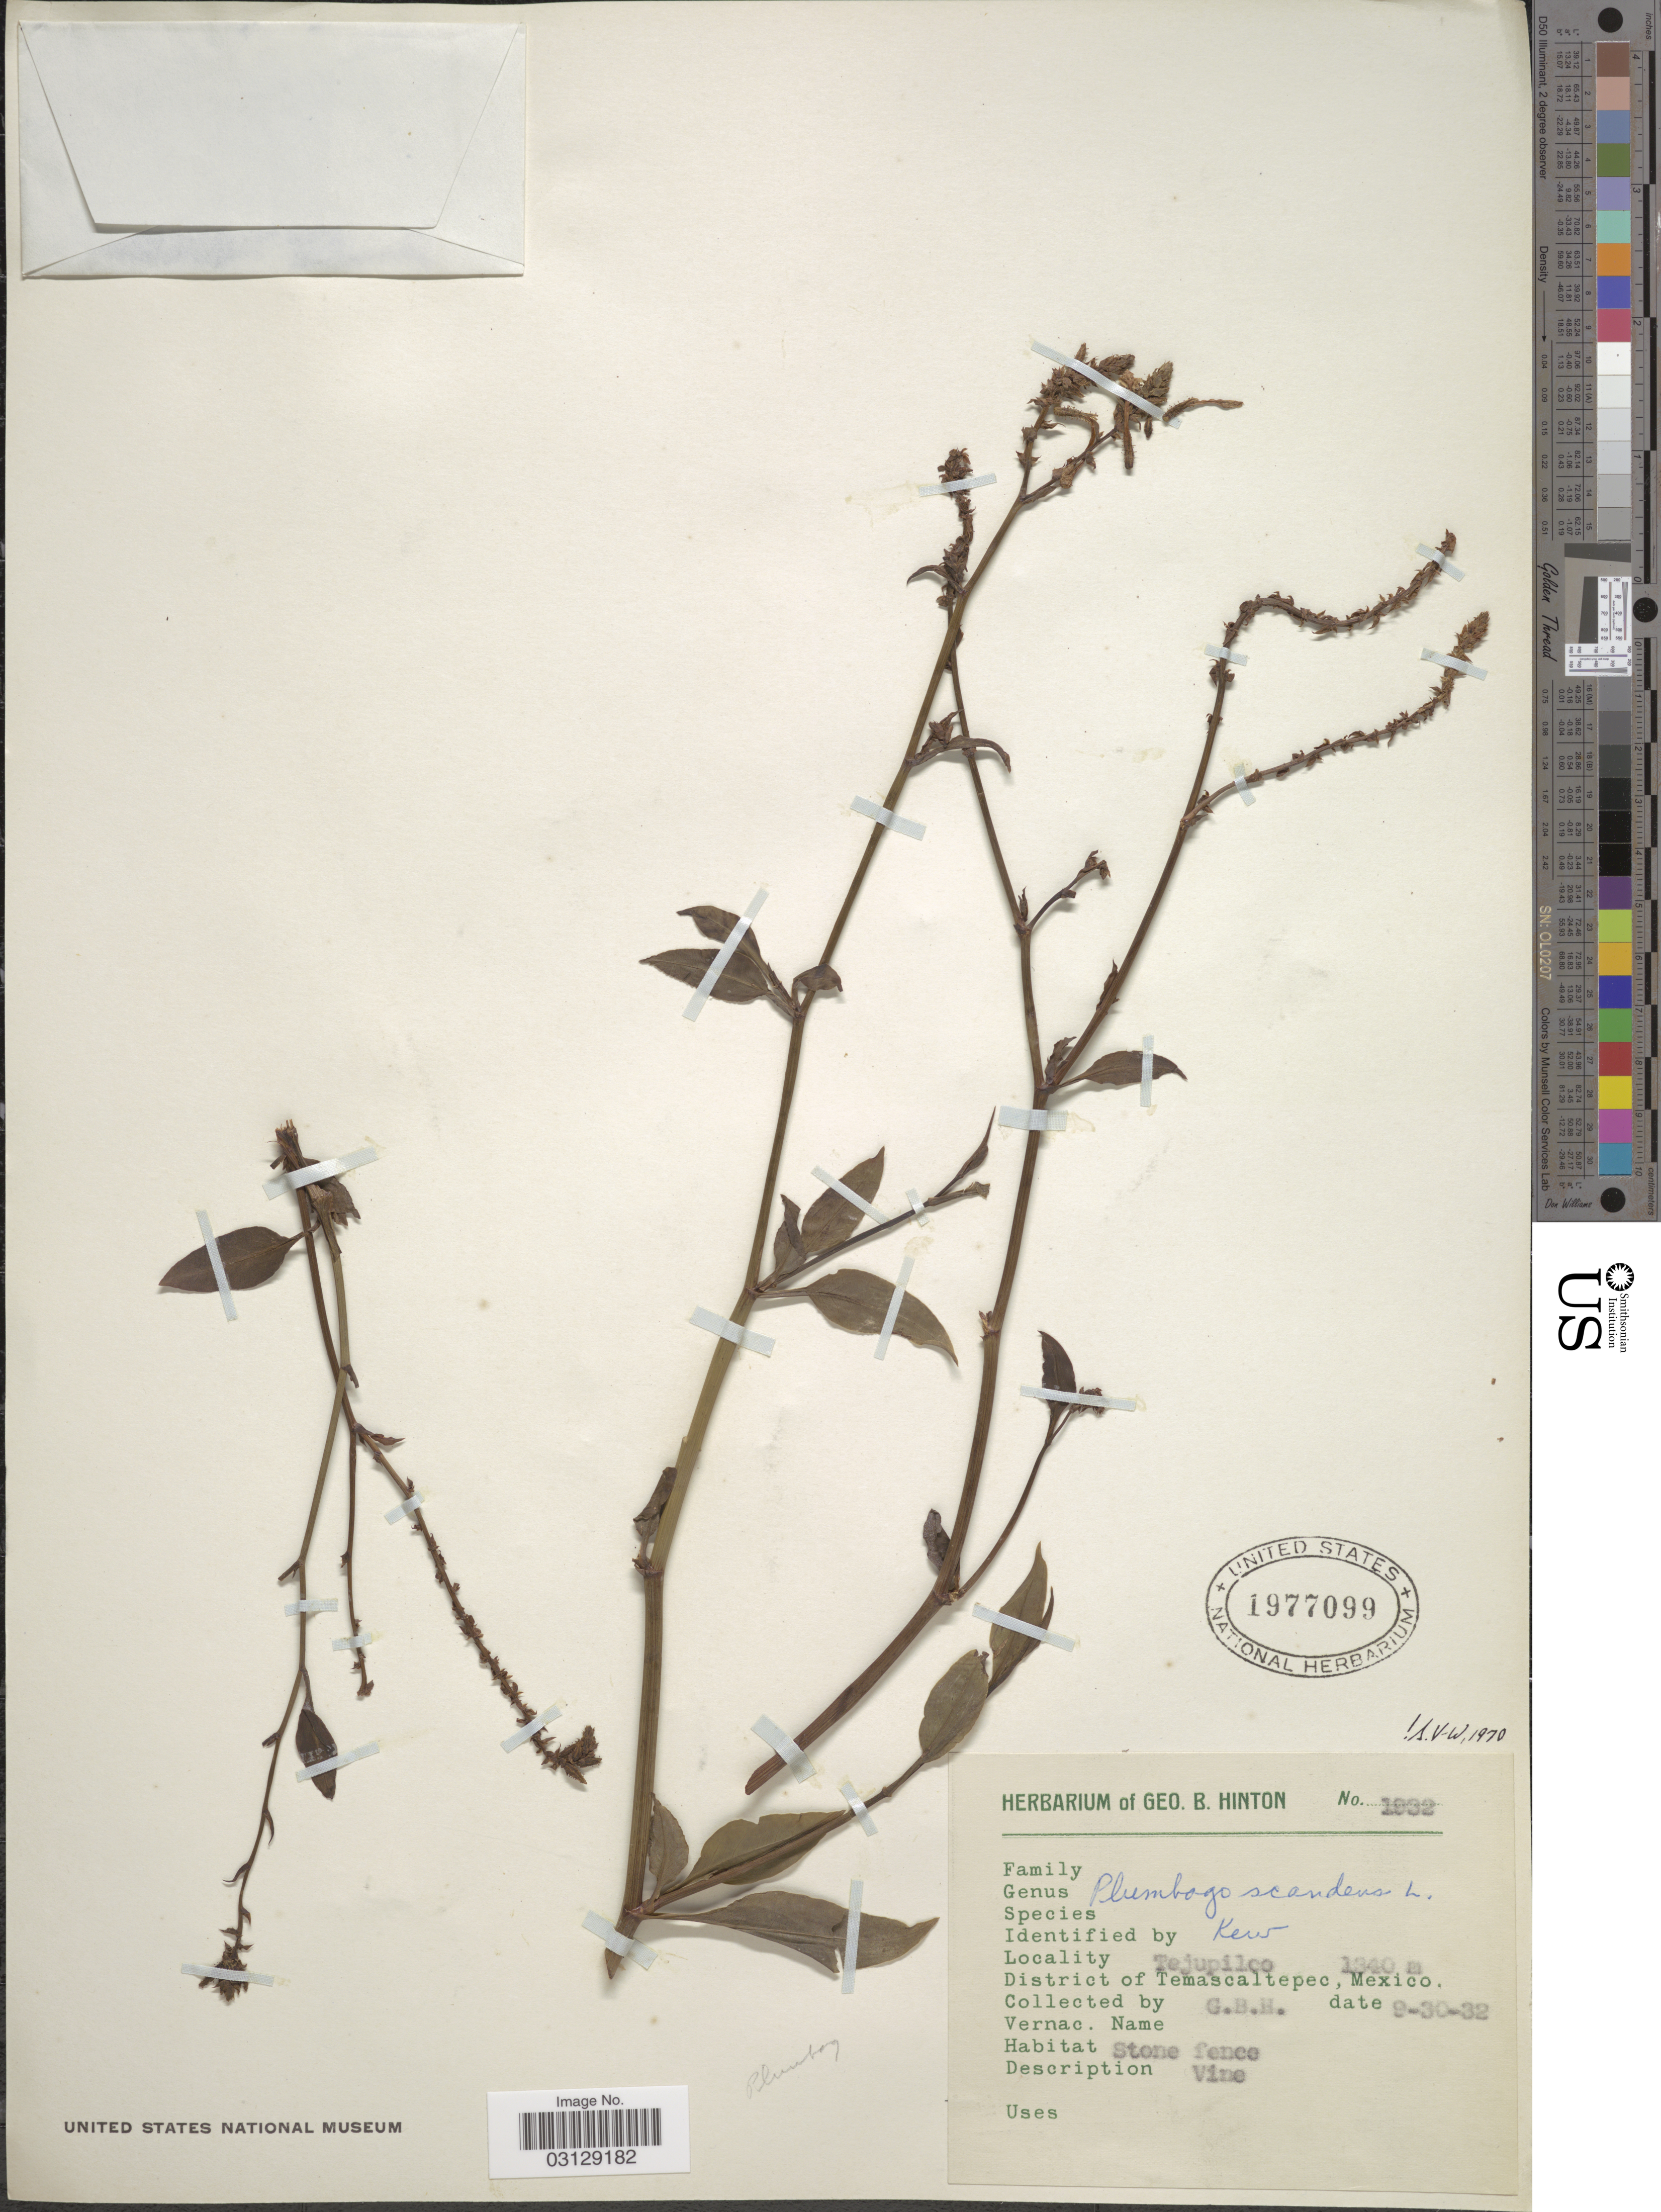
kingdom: Plantae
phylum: Tracheophyta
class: Magnoliopsida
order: Caryophyllales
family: Plumbaginaceae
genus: Plumbago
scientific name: Plumbago scandens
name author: L.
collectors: G. B. Hinton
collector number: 1932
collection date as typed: Transcribed d/m/y: 30/9/32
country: Mexico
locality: Tejupilco. District of Temascaltepec.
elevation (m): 1340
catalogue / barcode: US 1977099